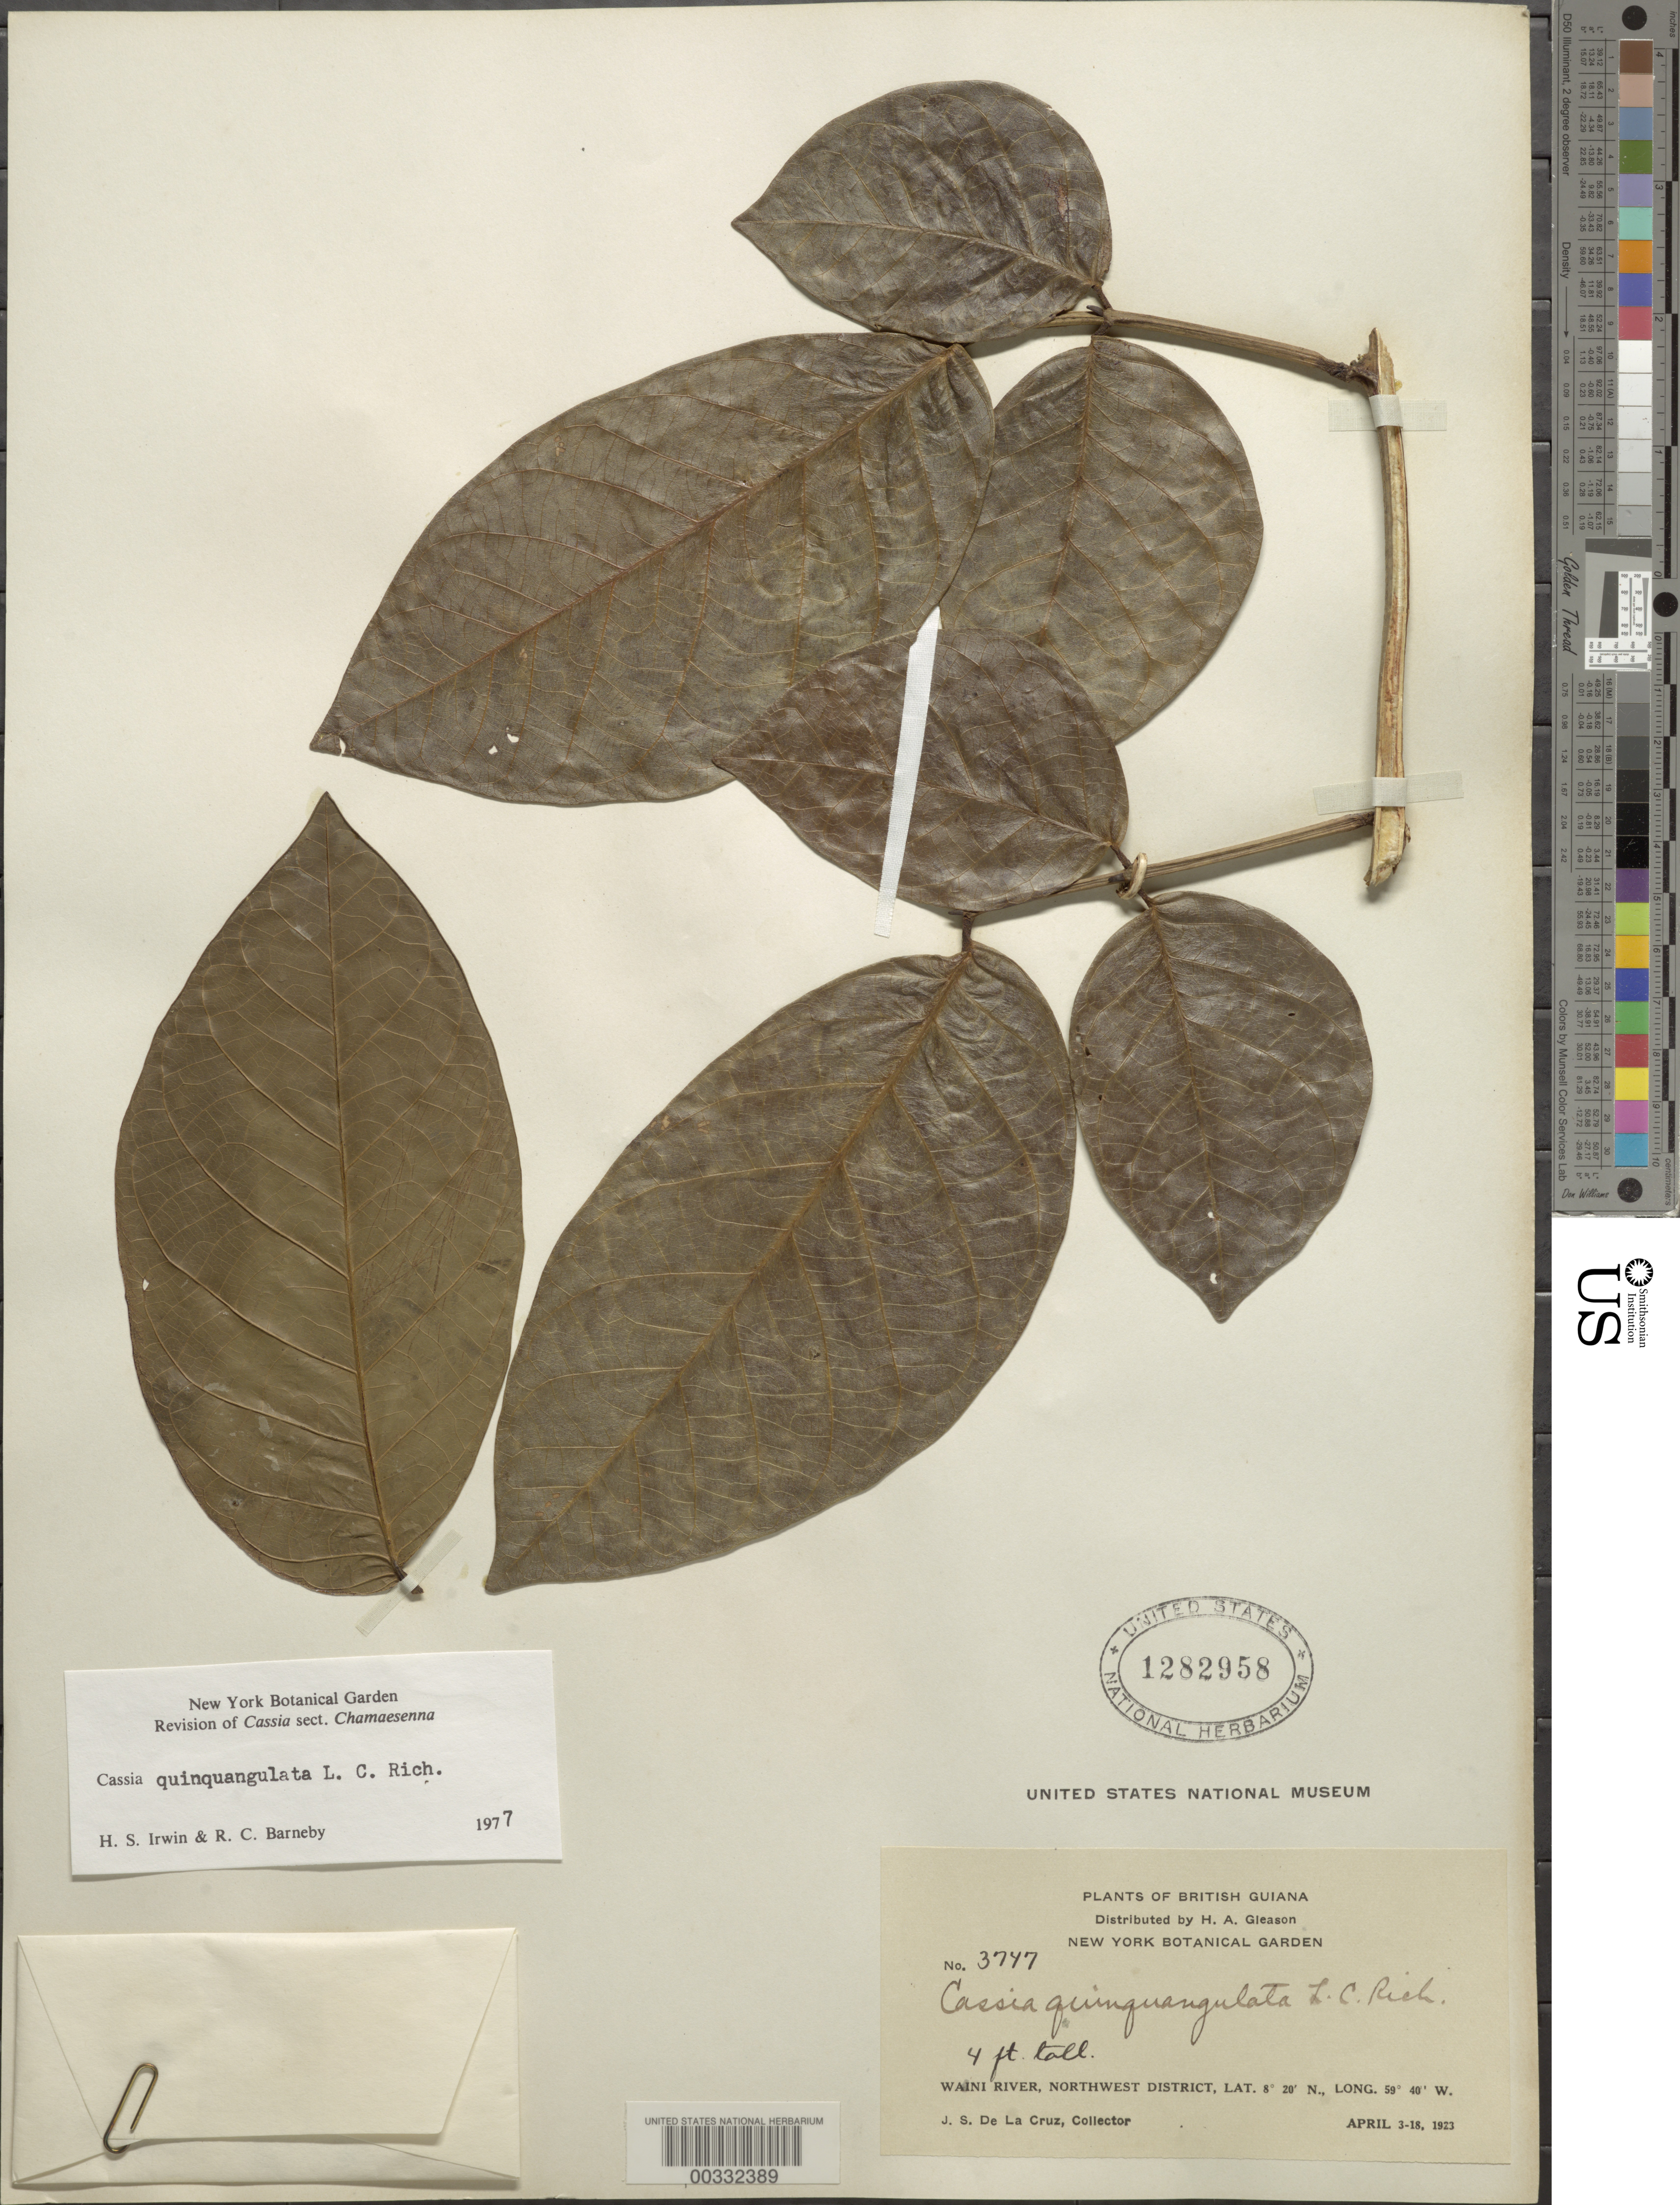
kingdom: Plantae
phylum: Tracheophyta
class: Magnoliopsida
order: Fabales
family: Fabaceae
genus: Senna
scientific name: Senna quinquangulata var. quinquangulata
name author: H.S. Irwin & Barneby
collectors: J. S. de la Cruz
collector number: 3747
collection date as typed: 03 Apr 1923 to 18 Apr 1923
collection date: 1923-04-03/1923-04-18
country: Guyana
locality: Waini river, northwest dist.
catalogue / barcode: US 1282958